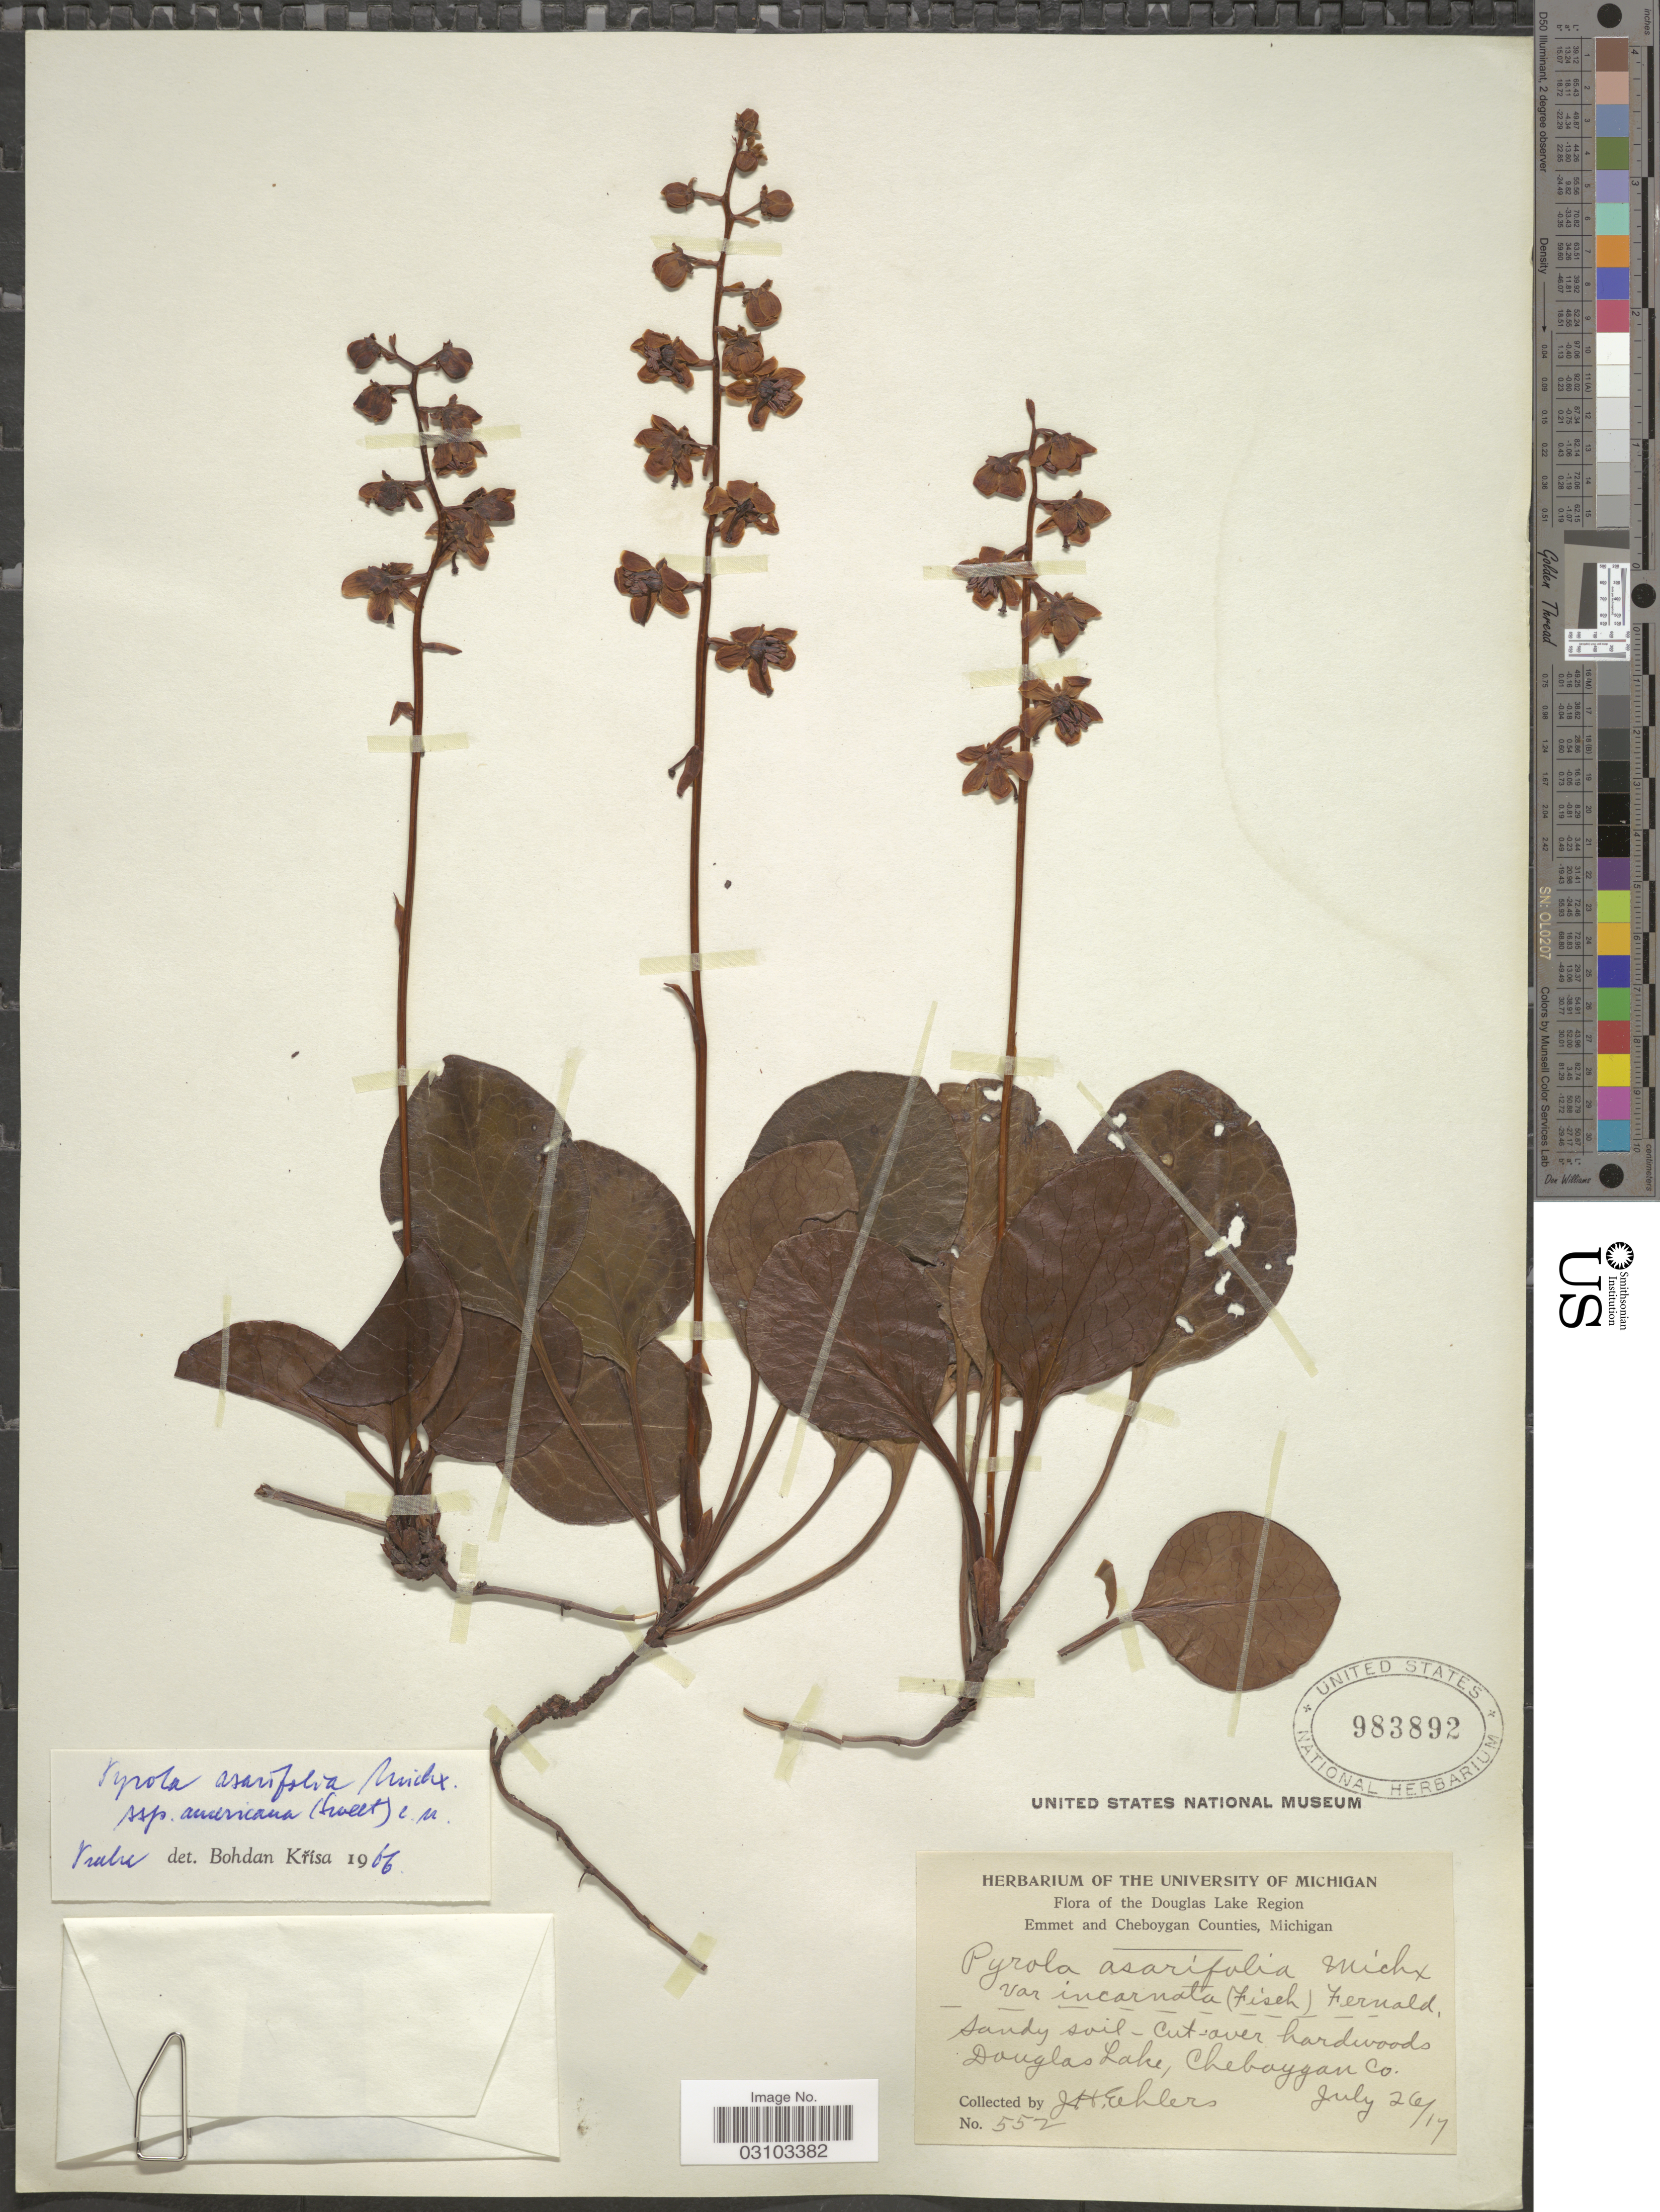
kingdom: Plantae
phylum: Tracheophyta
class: Magnoliopsida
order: Ericales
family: Ericaceae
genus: Pyrola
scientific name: Pyrola asarifolia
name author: Michx.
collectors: J. H. Ehlers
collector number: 552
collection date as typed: Transcribed d/m/y: 26/7/17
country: United States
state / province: Michigan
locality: The Douglas Lake Region, Emmet and Cheboygan Counties.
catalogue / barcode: US 983892